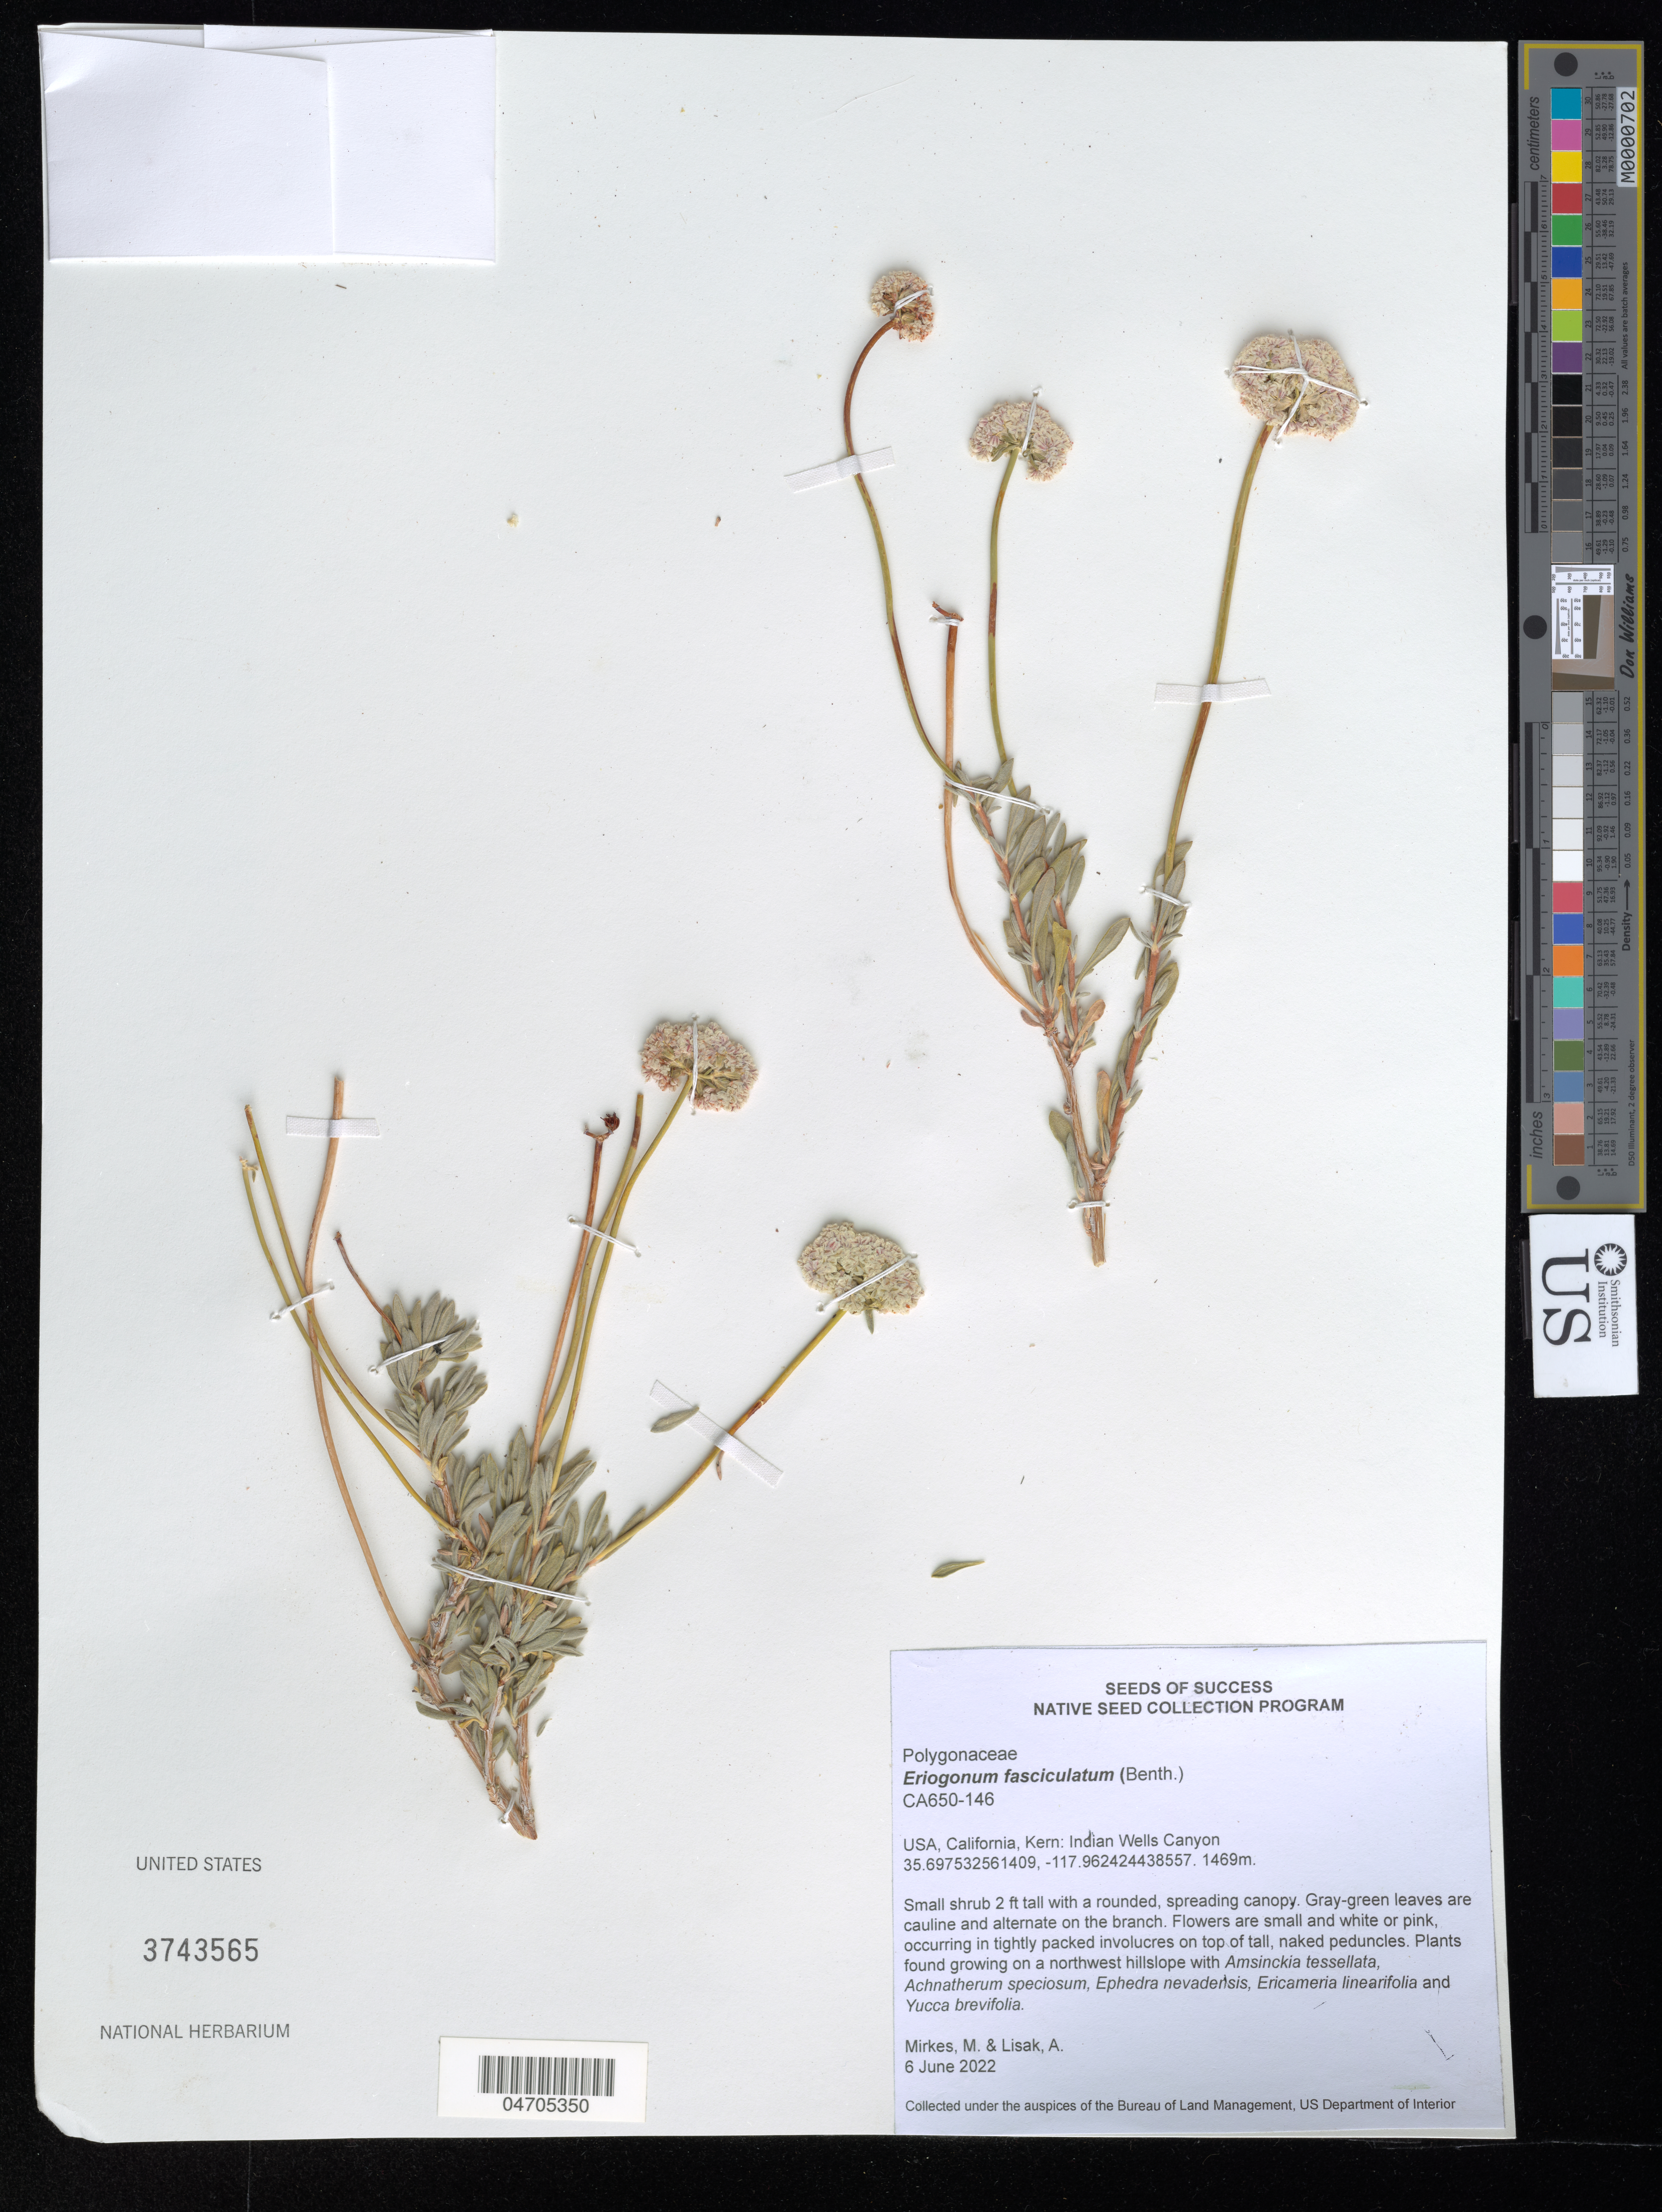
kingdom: Plantae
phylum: Tracheophyta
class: Magnoliopsida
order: Caryophyllales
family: Polygonaceae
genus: Eriogonum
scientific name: Eriogonum fasciculatum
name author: Benth.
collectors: M. Mirkes & A. Lisak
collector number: CA650-146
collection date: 2022-06-06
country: United States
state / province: California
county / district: Kern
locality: Kern: Indian Wells Canyon. On a northwest hillslope.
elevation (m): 1469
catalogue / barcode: US 3743565